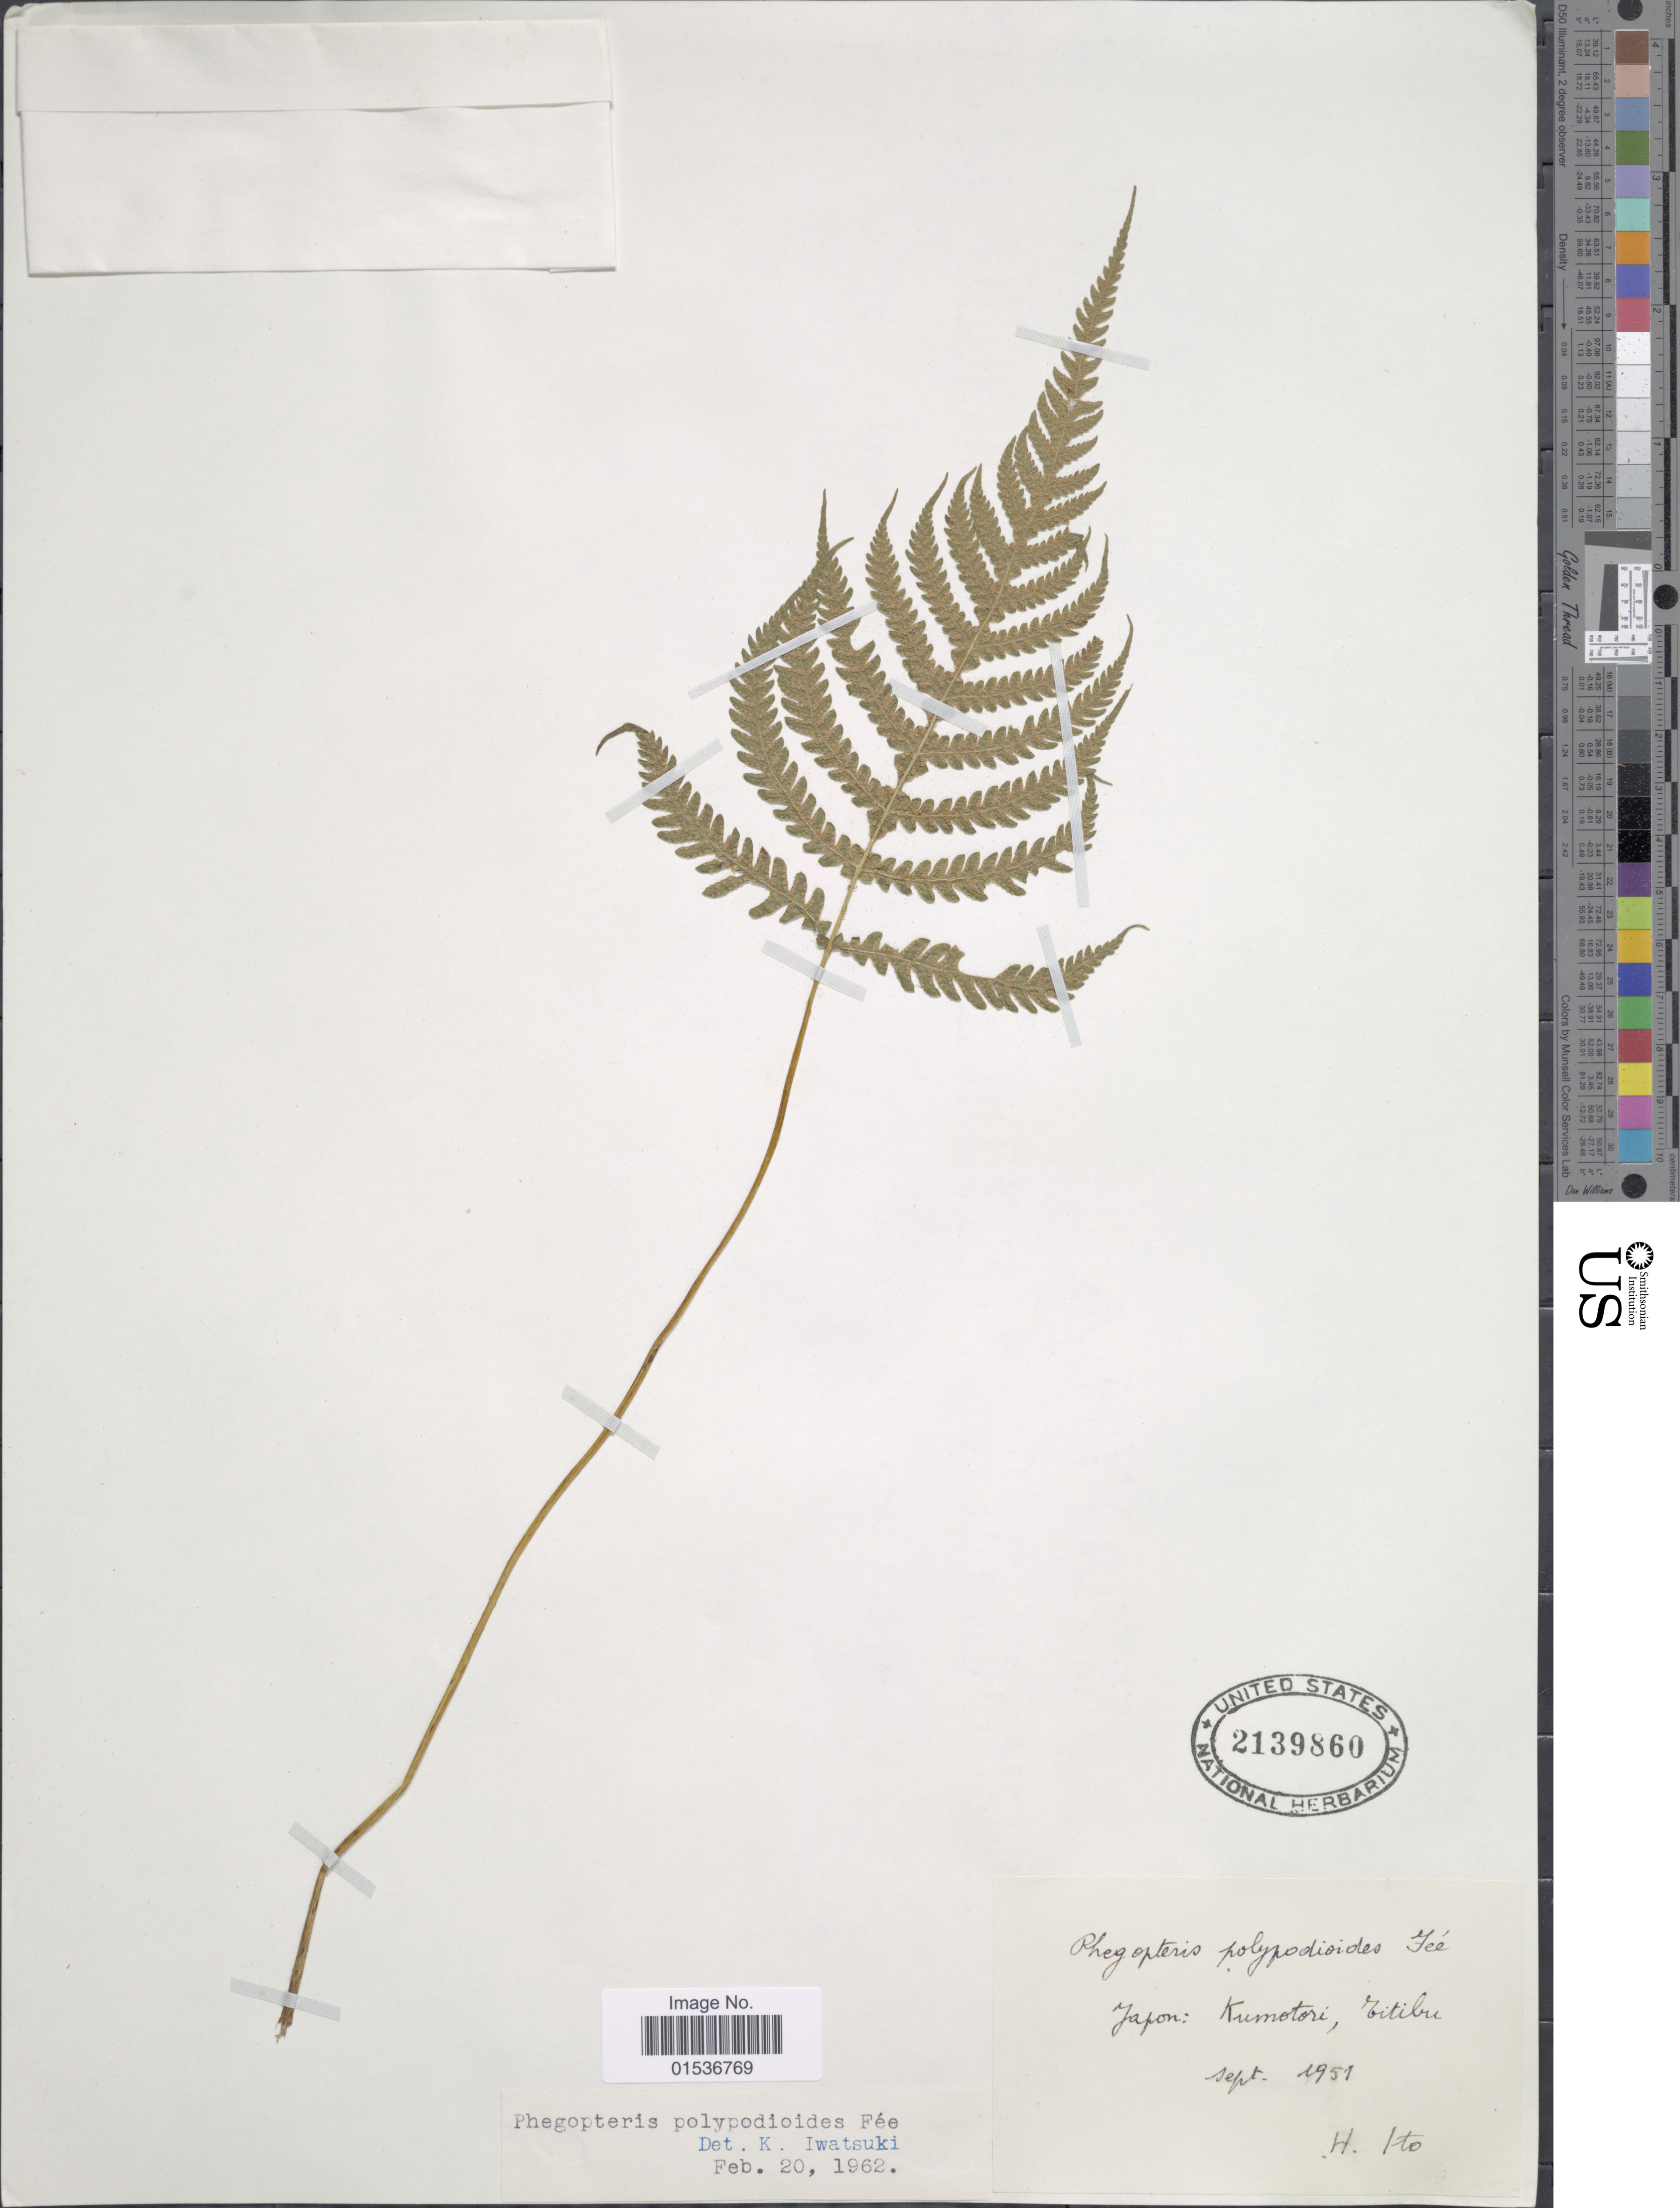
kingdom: Plantae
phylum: Tracheophyta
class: Polypodiopsida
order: Polypodiales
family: Thelypteridaceae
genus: Phegopteris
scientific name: Phegopteris oreopteris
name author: (Ehrh.) Fée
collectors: H. Itô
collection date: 1951-09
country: Japan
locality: Japan: Kumotori, Titibu.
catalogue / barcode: US 2139860